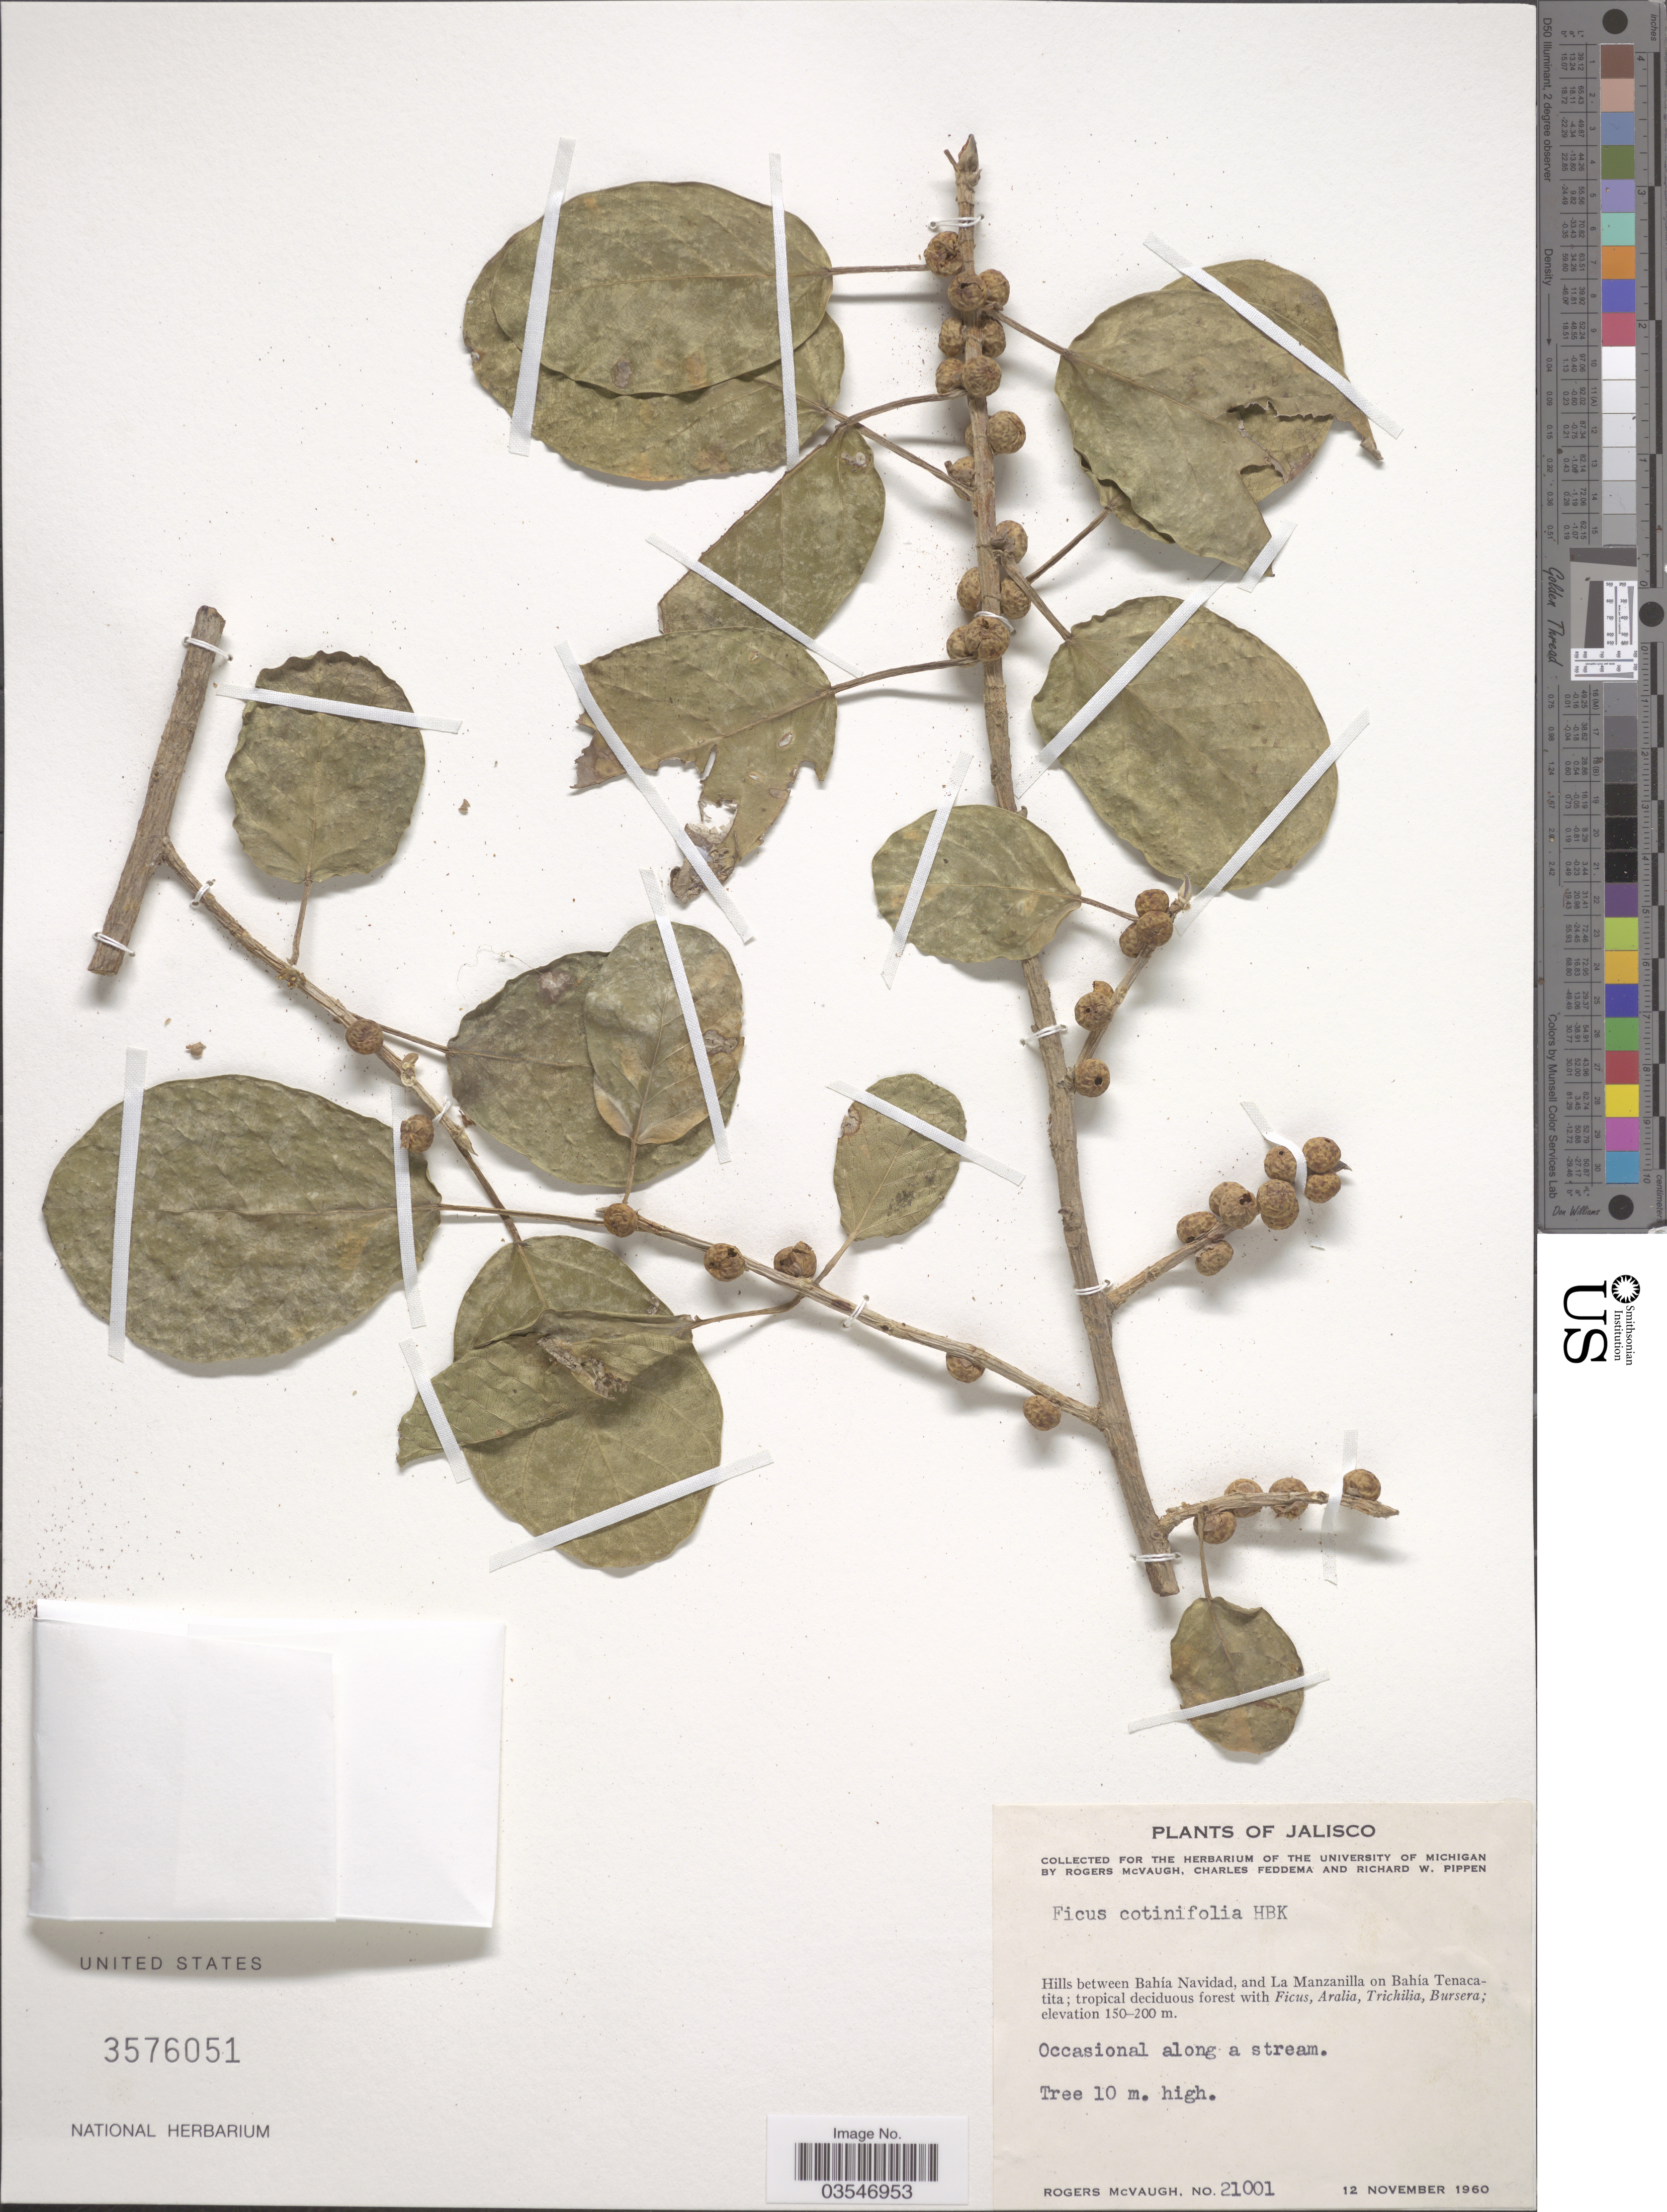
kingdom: Plantae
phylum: Tracheophyta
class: Magnoliopsida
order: Rosales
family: Moraceae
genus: Ficus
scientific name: Ficus cotinifolia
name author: Kunth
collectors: R. McVaugh, C. Feddema & R. W. Pippen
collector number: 21001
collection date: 1960-11-12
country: Mexico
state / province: Jalisco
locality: Hills between Bahia Navidad, and La Manzanilla on Bahia Tenacatita.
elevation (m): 150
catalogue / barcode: US 3576051